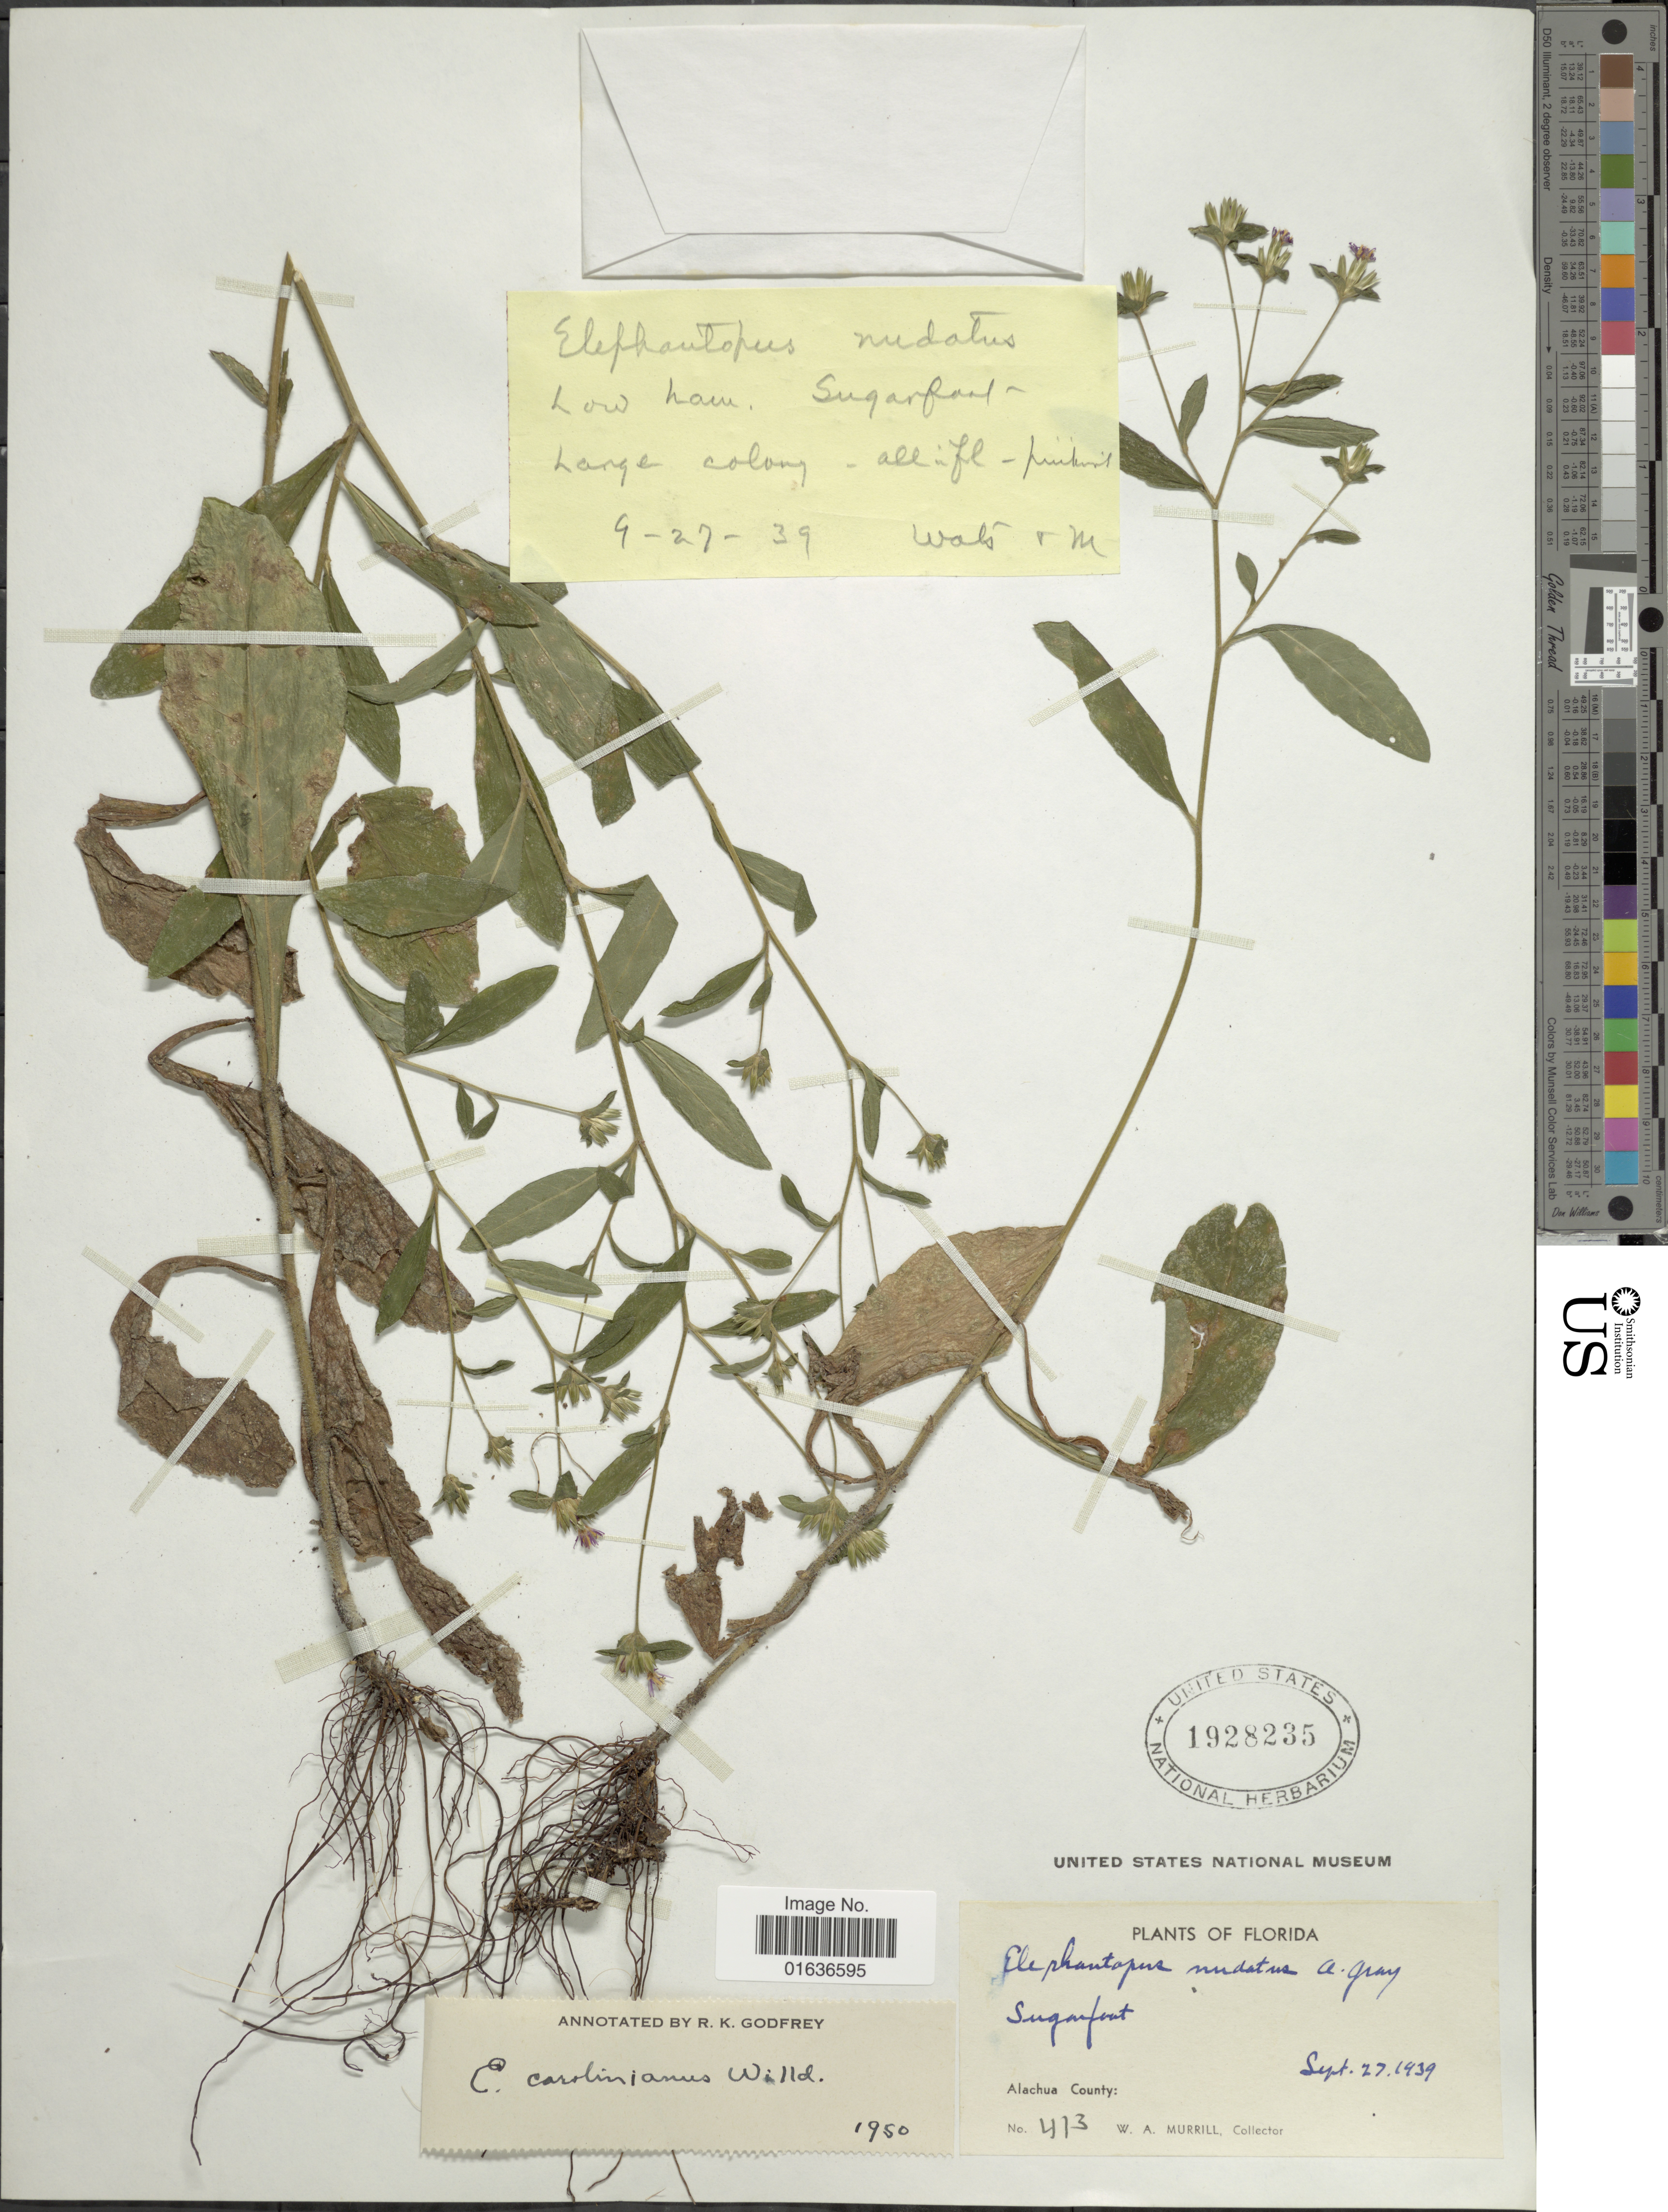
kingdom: Plantae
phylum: Tracheophyta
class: Magnoliopsida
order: Asterales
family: Asteraceae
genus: Elephantopus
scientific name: Elephantopus carolinianus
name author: Raeusch.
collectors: W. A. Murrill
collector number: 413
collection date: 1939-09-27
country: United States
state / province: Florida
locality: Alachua County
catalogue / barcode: US 1928235